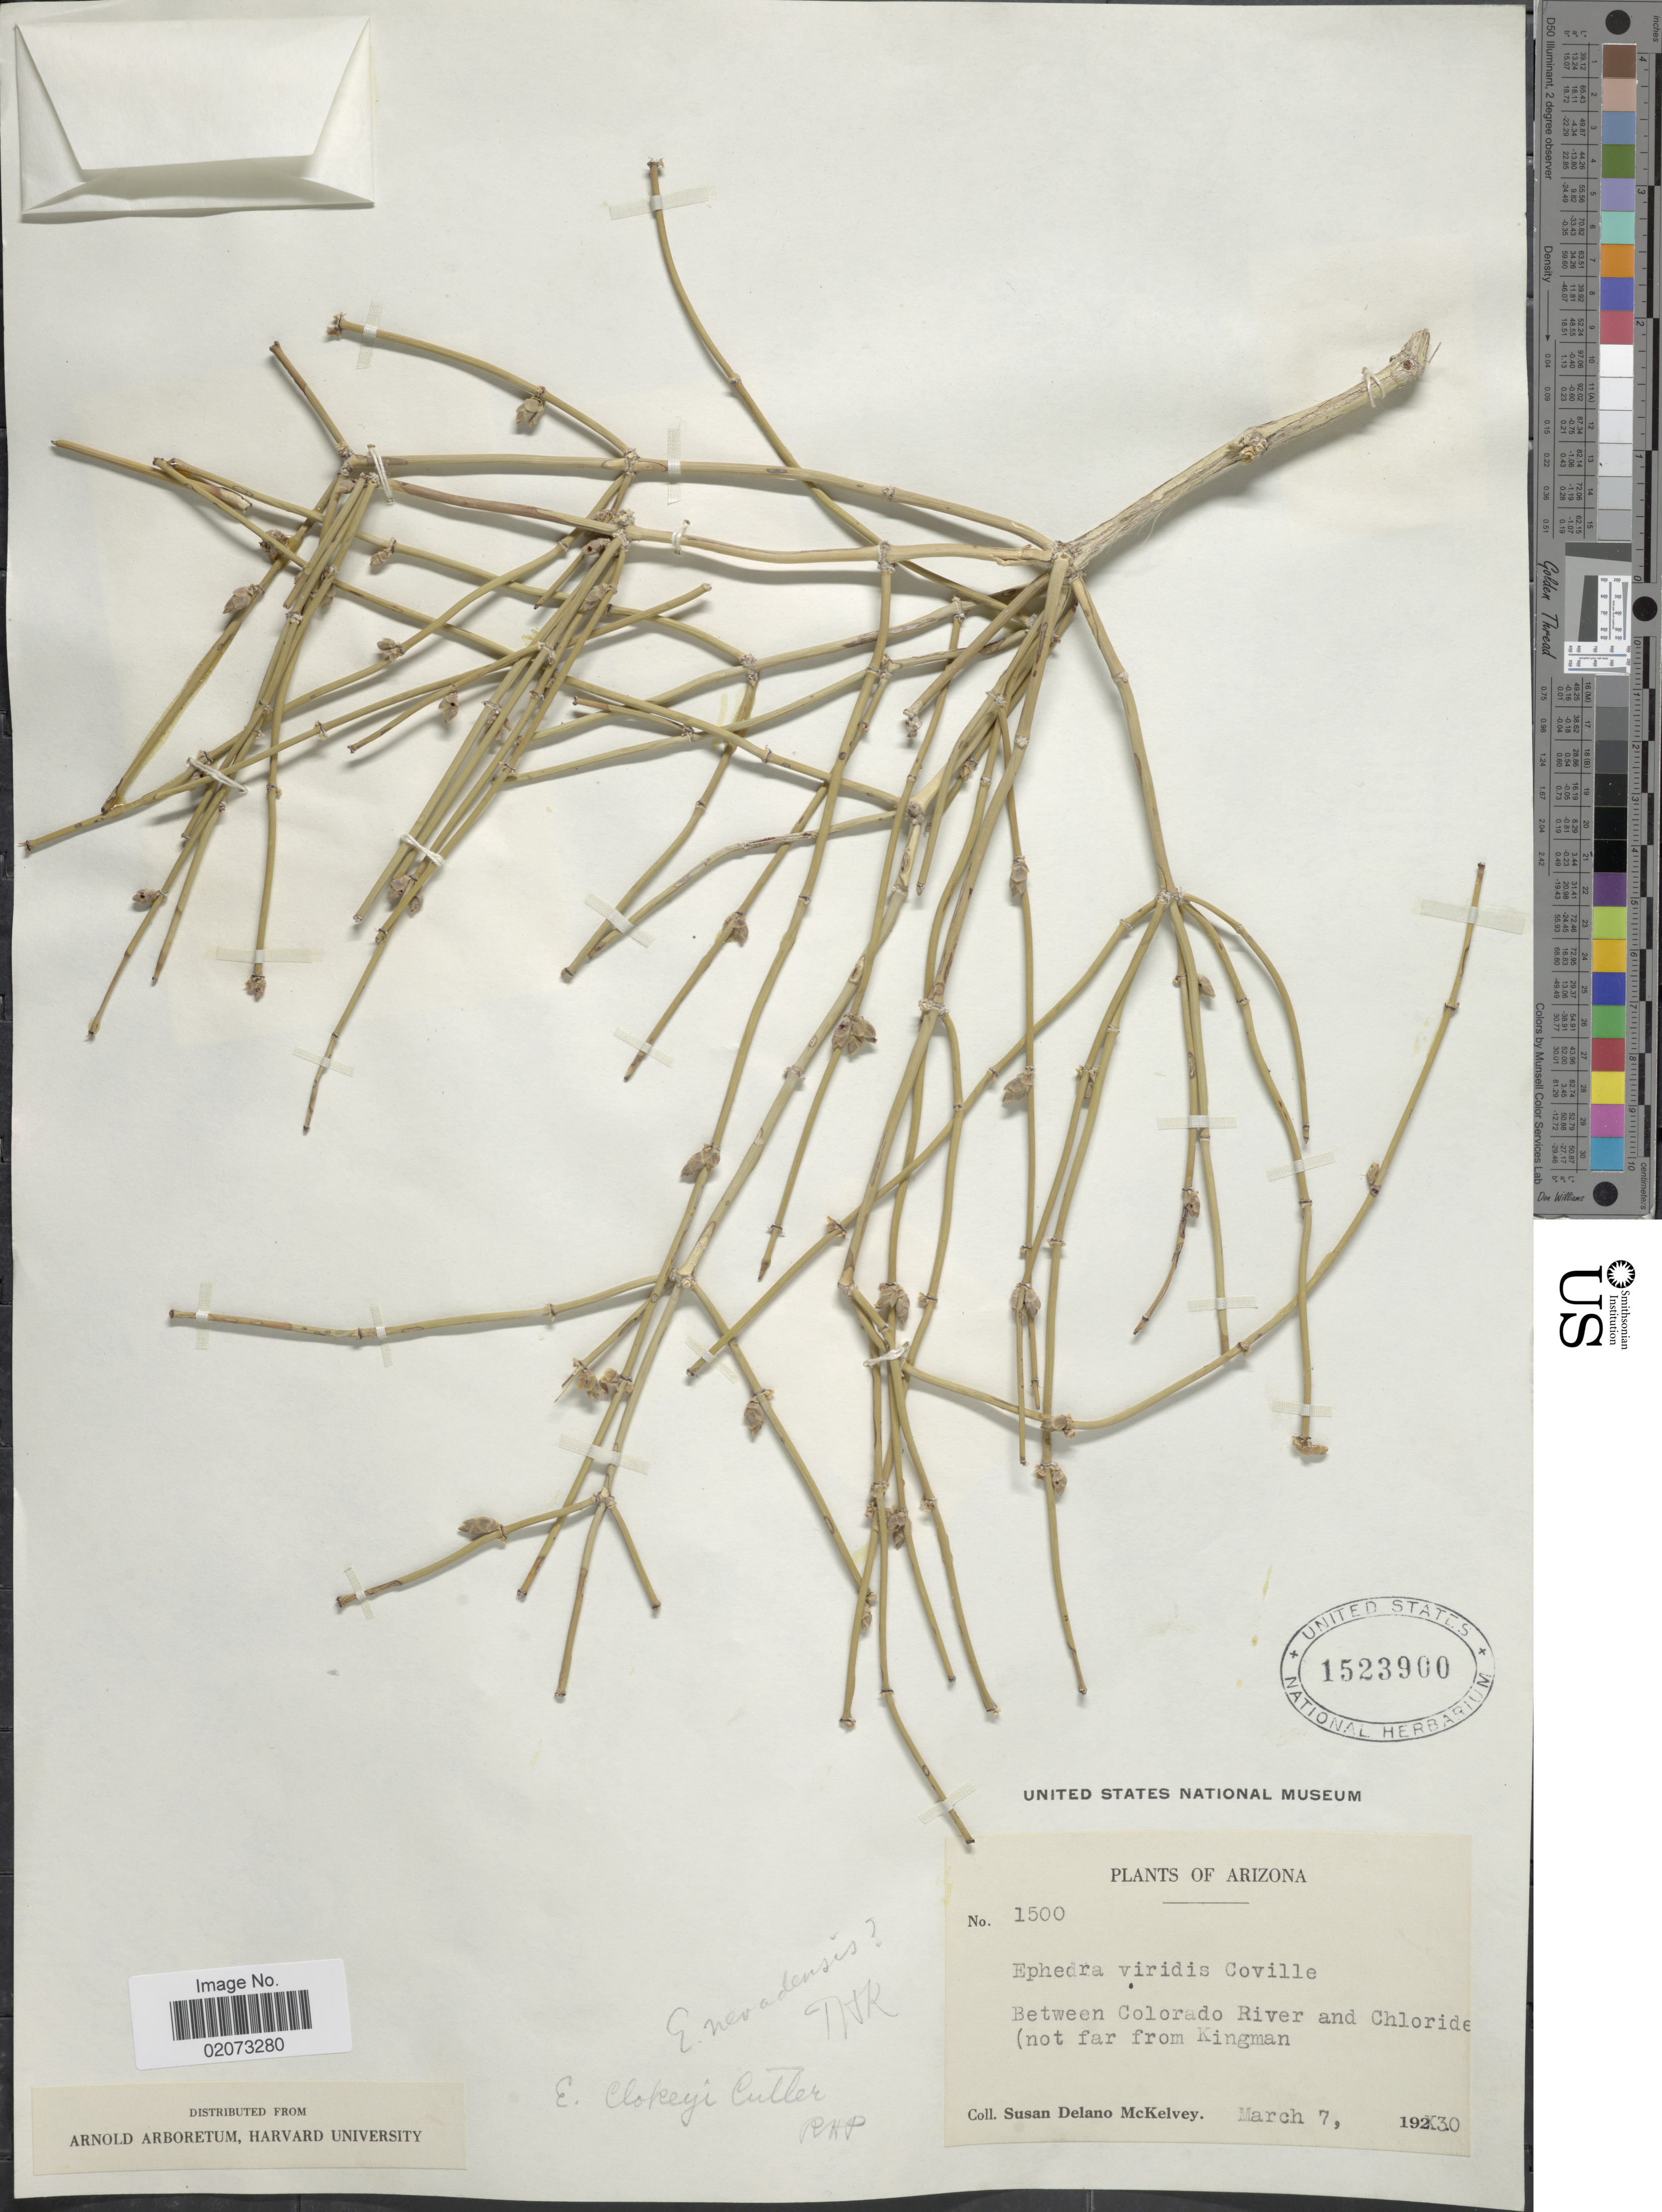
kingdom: Plantae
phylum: Tracheophyta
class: Gnetopsida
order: Ephedrales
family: Ephedraceae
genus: Ephedra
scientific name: Ephedra nevadensis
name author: S. Watson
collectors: S. A. McKelvey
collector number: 1500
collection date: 1930-03-07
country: United States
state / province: Arizona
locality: Between Colorado River and Chloride (not far from Kingman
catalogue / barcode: US 1523900